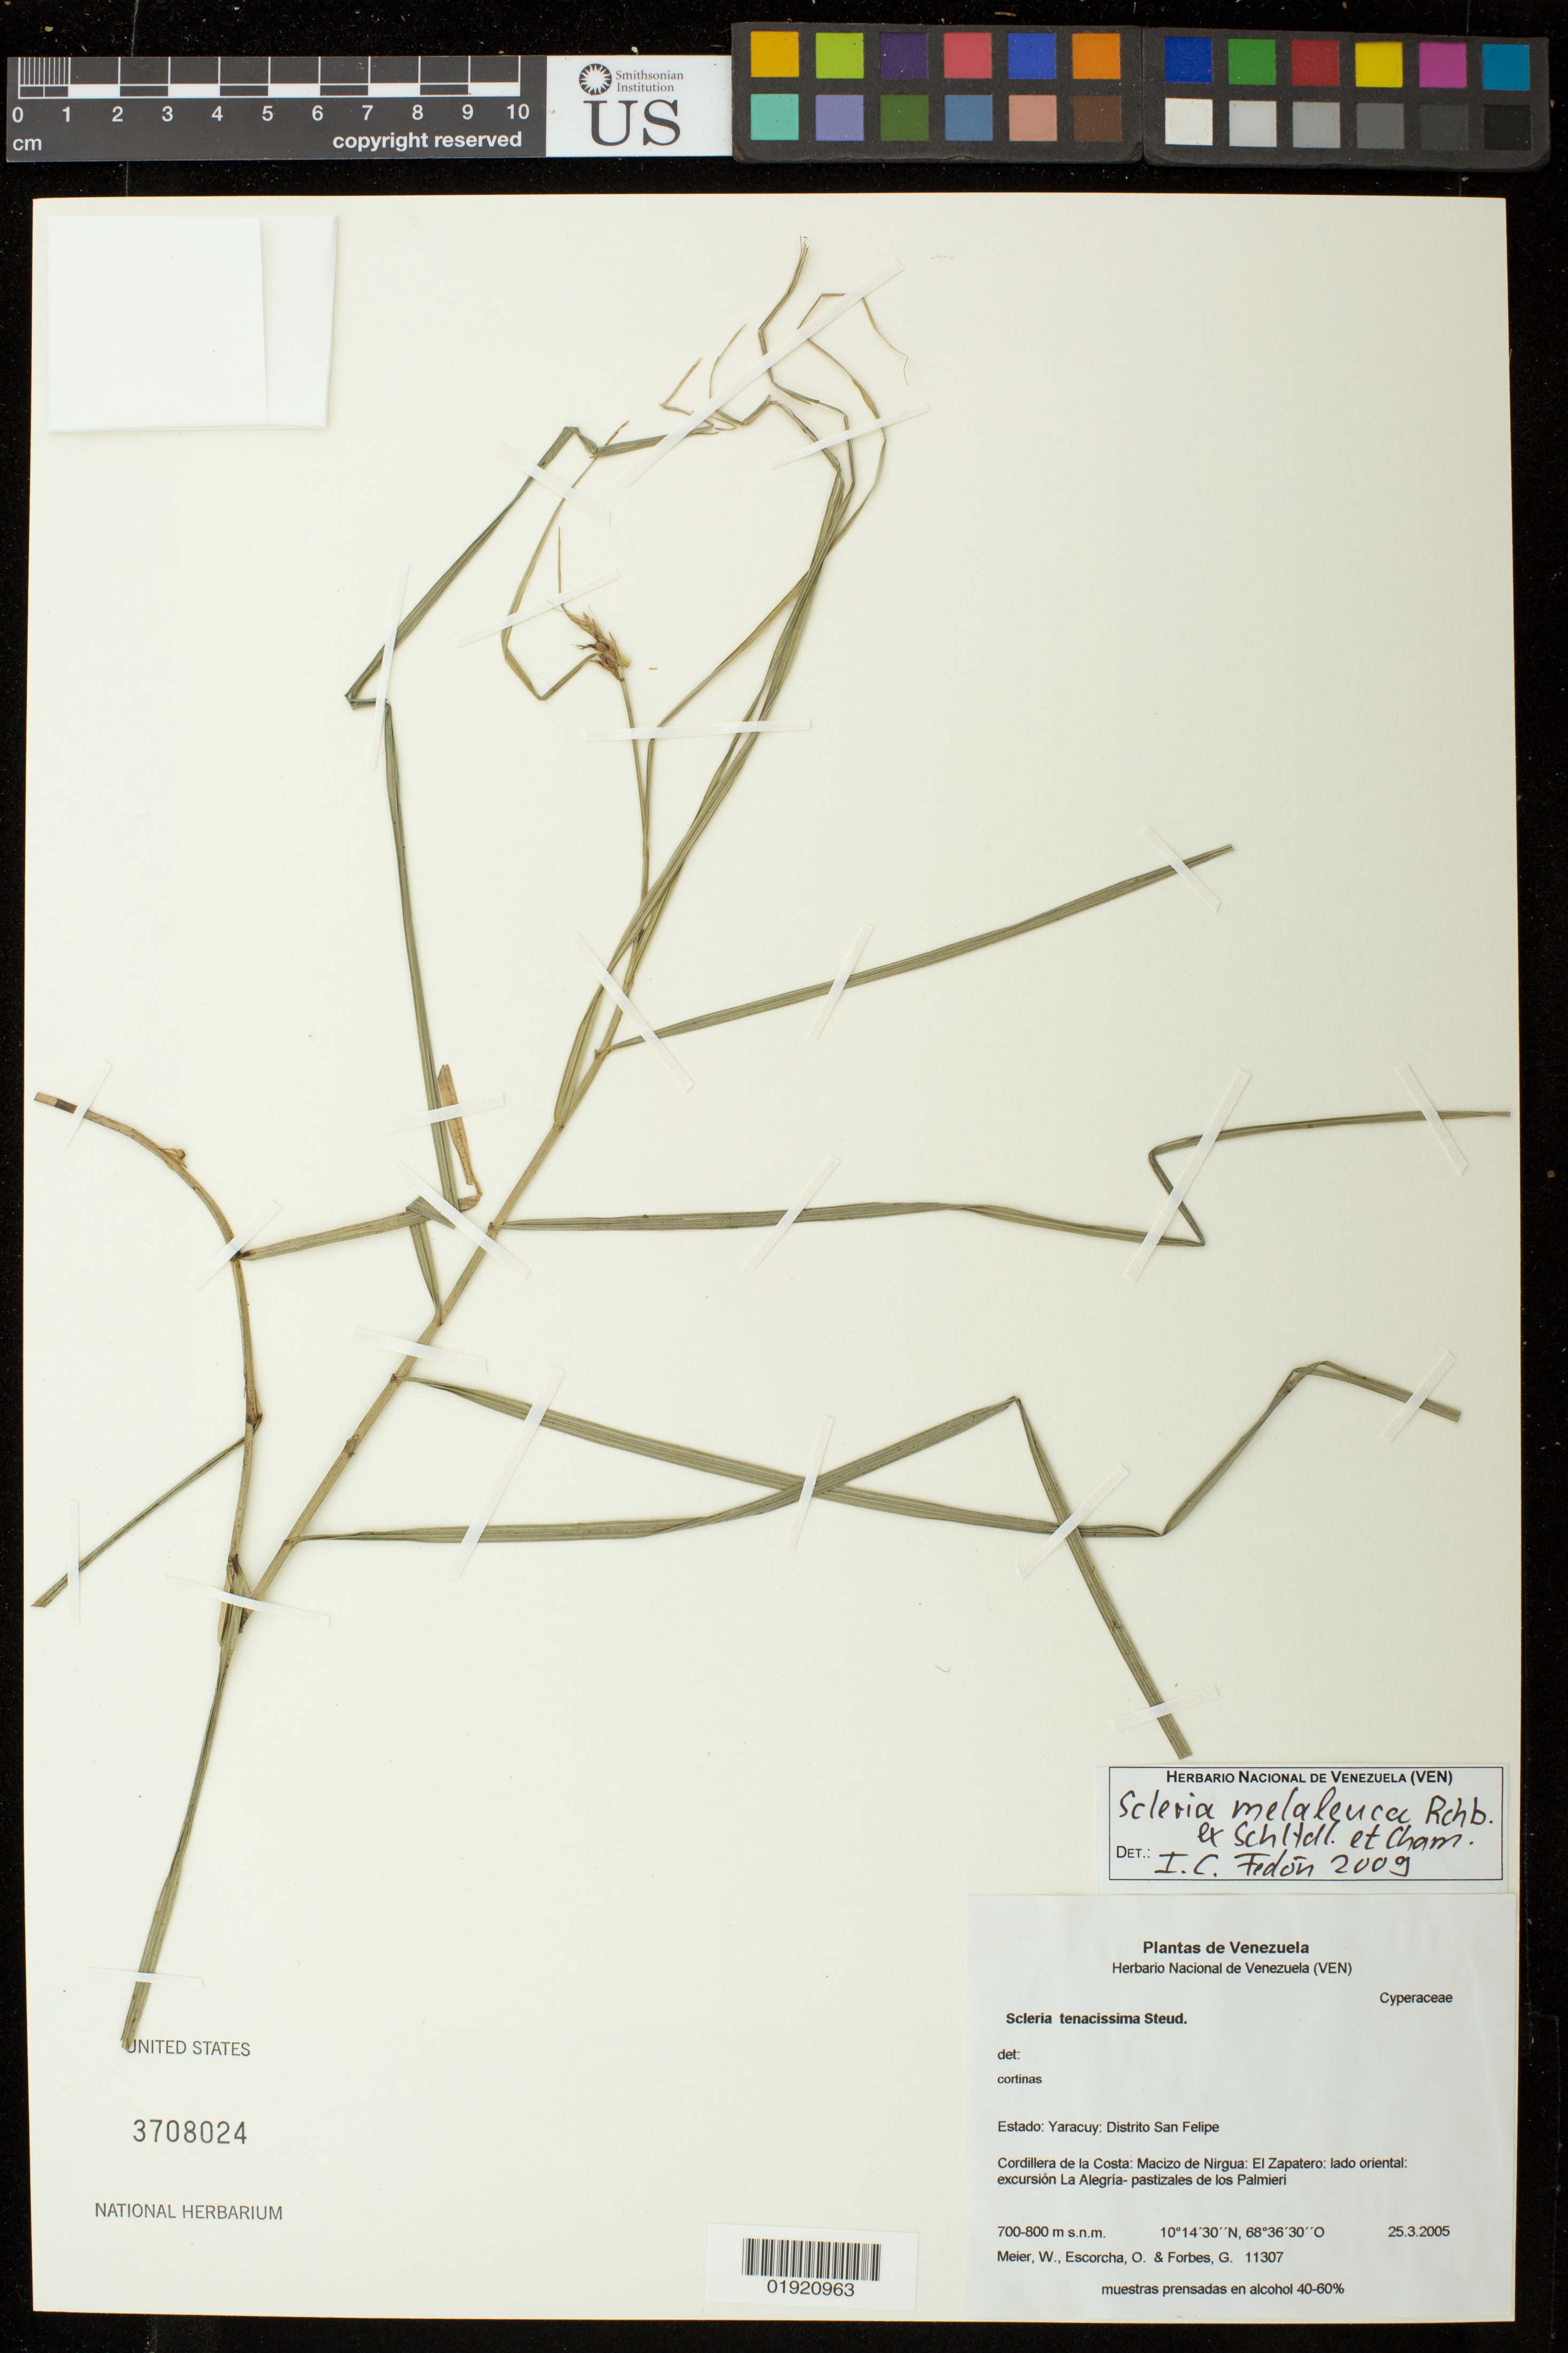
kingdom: Plantae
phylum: Tracheophyta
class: Liliopsida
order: Poales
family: Cyperaceae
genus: Scleria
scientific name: Scleria tenacissima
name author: (Nees) Steud.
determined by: Strong, M. T., (US), Smithsonian Institution - National Museum of Natural History (UNITED STATES)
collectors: W. Meier, O. Escorcha & G. Forbes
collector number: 11307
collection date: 2005-03-25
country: Venezuela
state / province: Yaracuy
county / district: San Felipe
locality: Estado: Yaracuy: Distrito San Felipe. Cordillera de la Costa:Macizo de Nirgua: El Zapatero: lado oriental: excusion La Alegria- pastizales de los Palmieri.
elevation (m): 700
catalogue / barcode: US 3708024